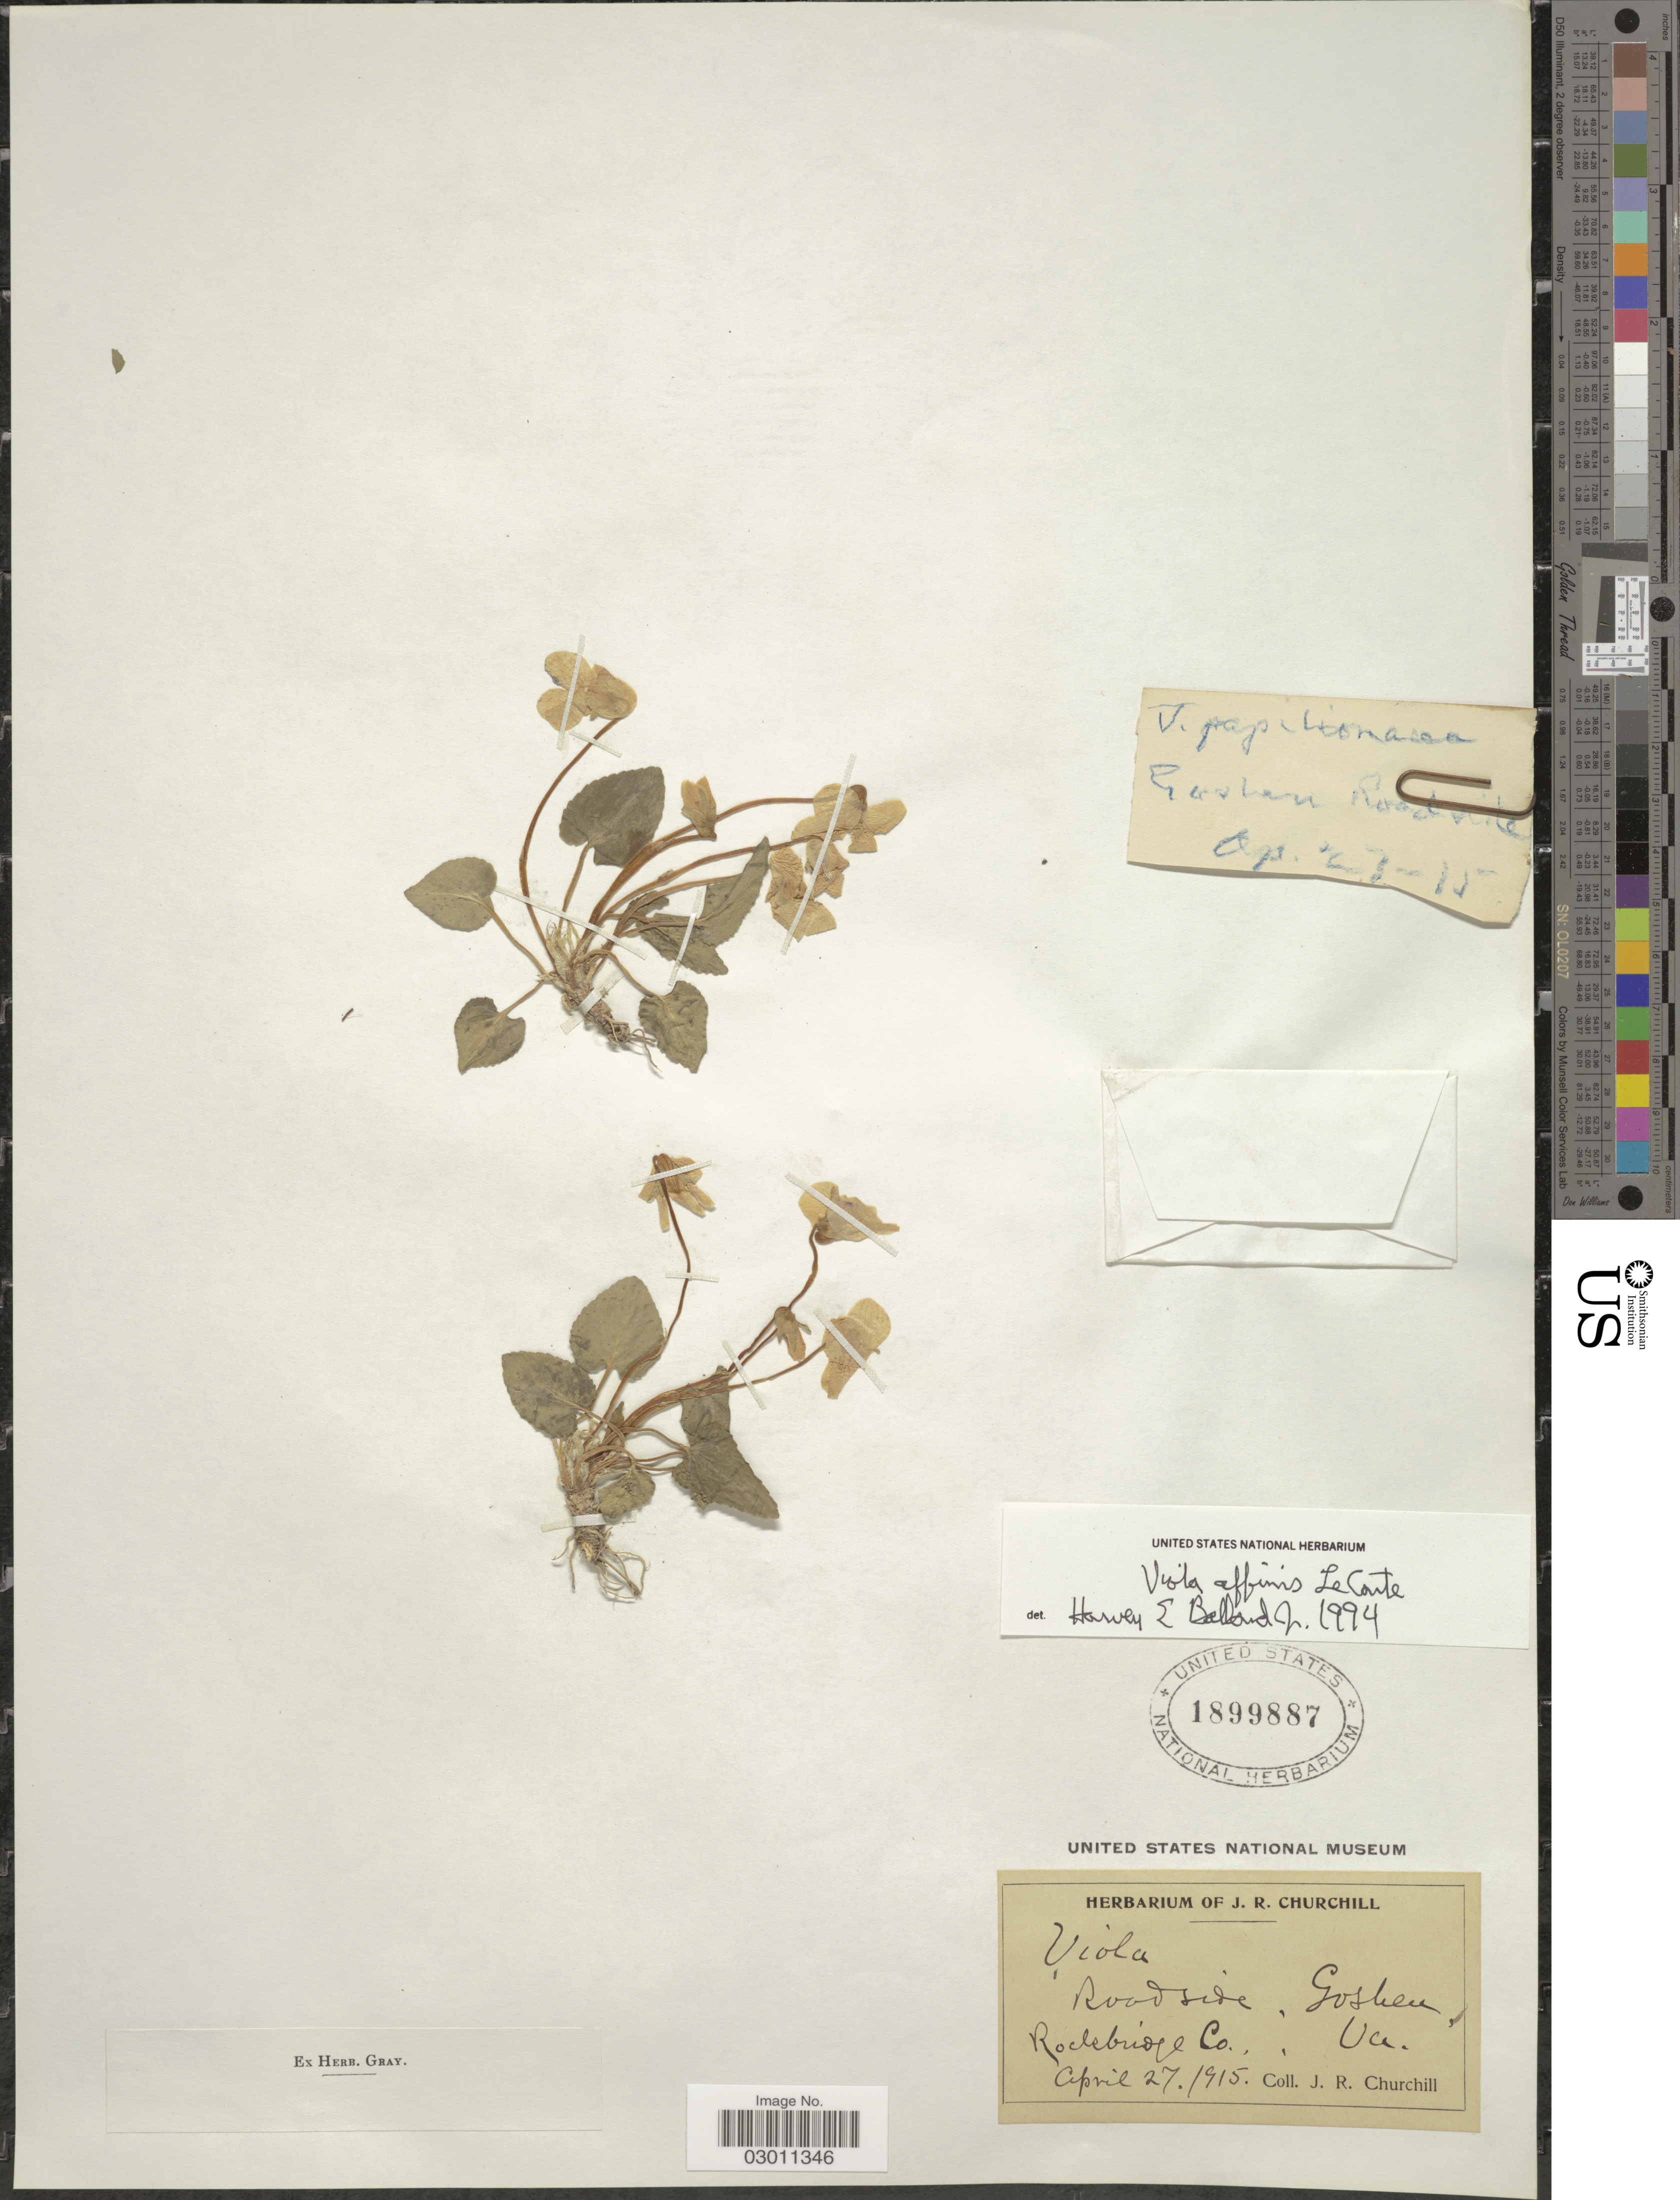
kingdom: Plantae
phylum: Tracheophyta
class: Magnoliopsida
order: Malpighiales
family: Violaceae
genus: Viola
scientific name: Viola affinis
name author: LeConte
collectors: J. Churchill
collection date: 1915-04-27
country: United States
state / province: Virginia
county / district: Rockbridge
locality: Roadside, Goshen.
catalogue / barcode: US 1899887